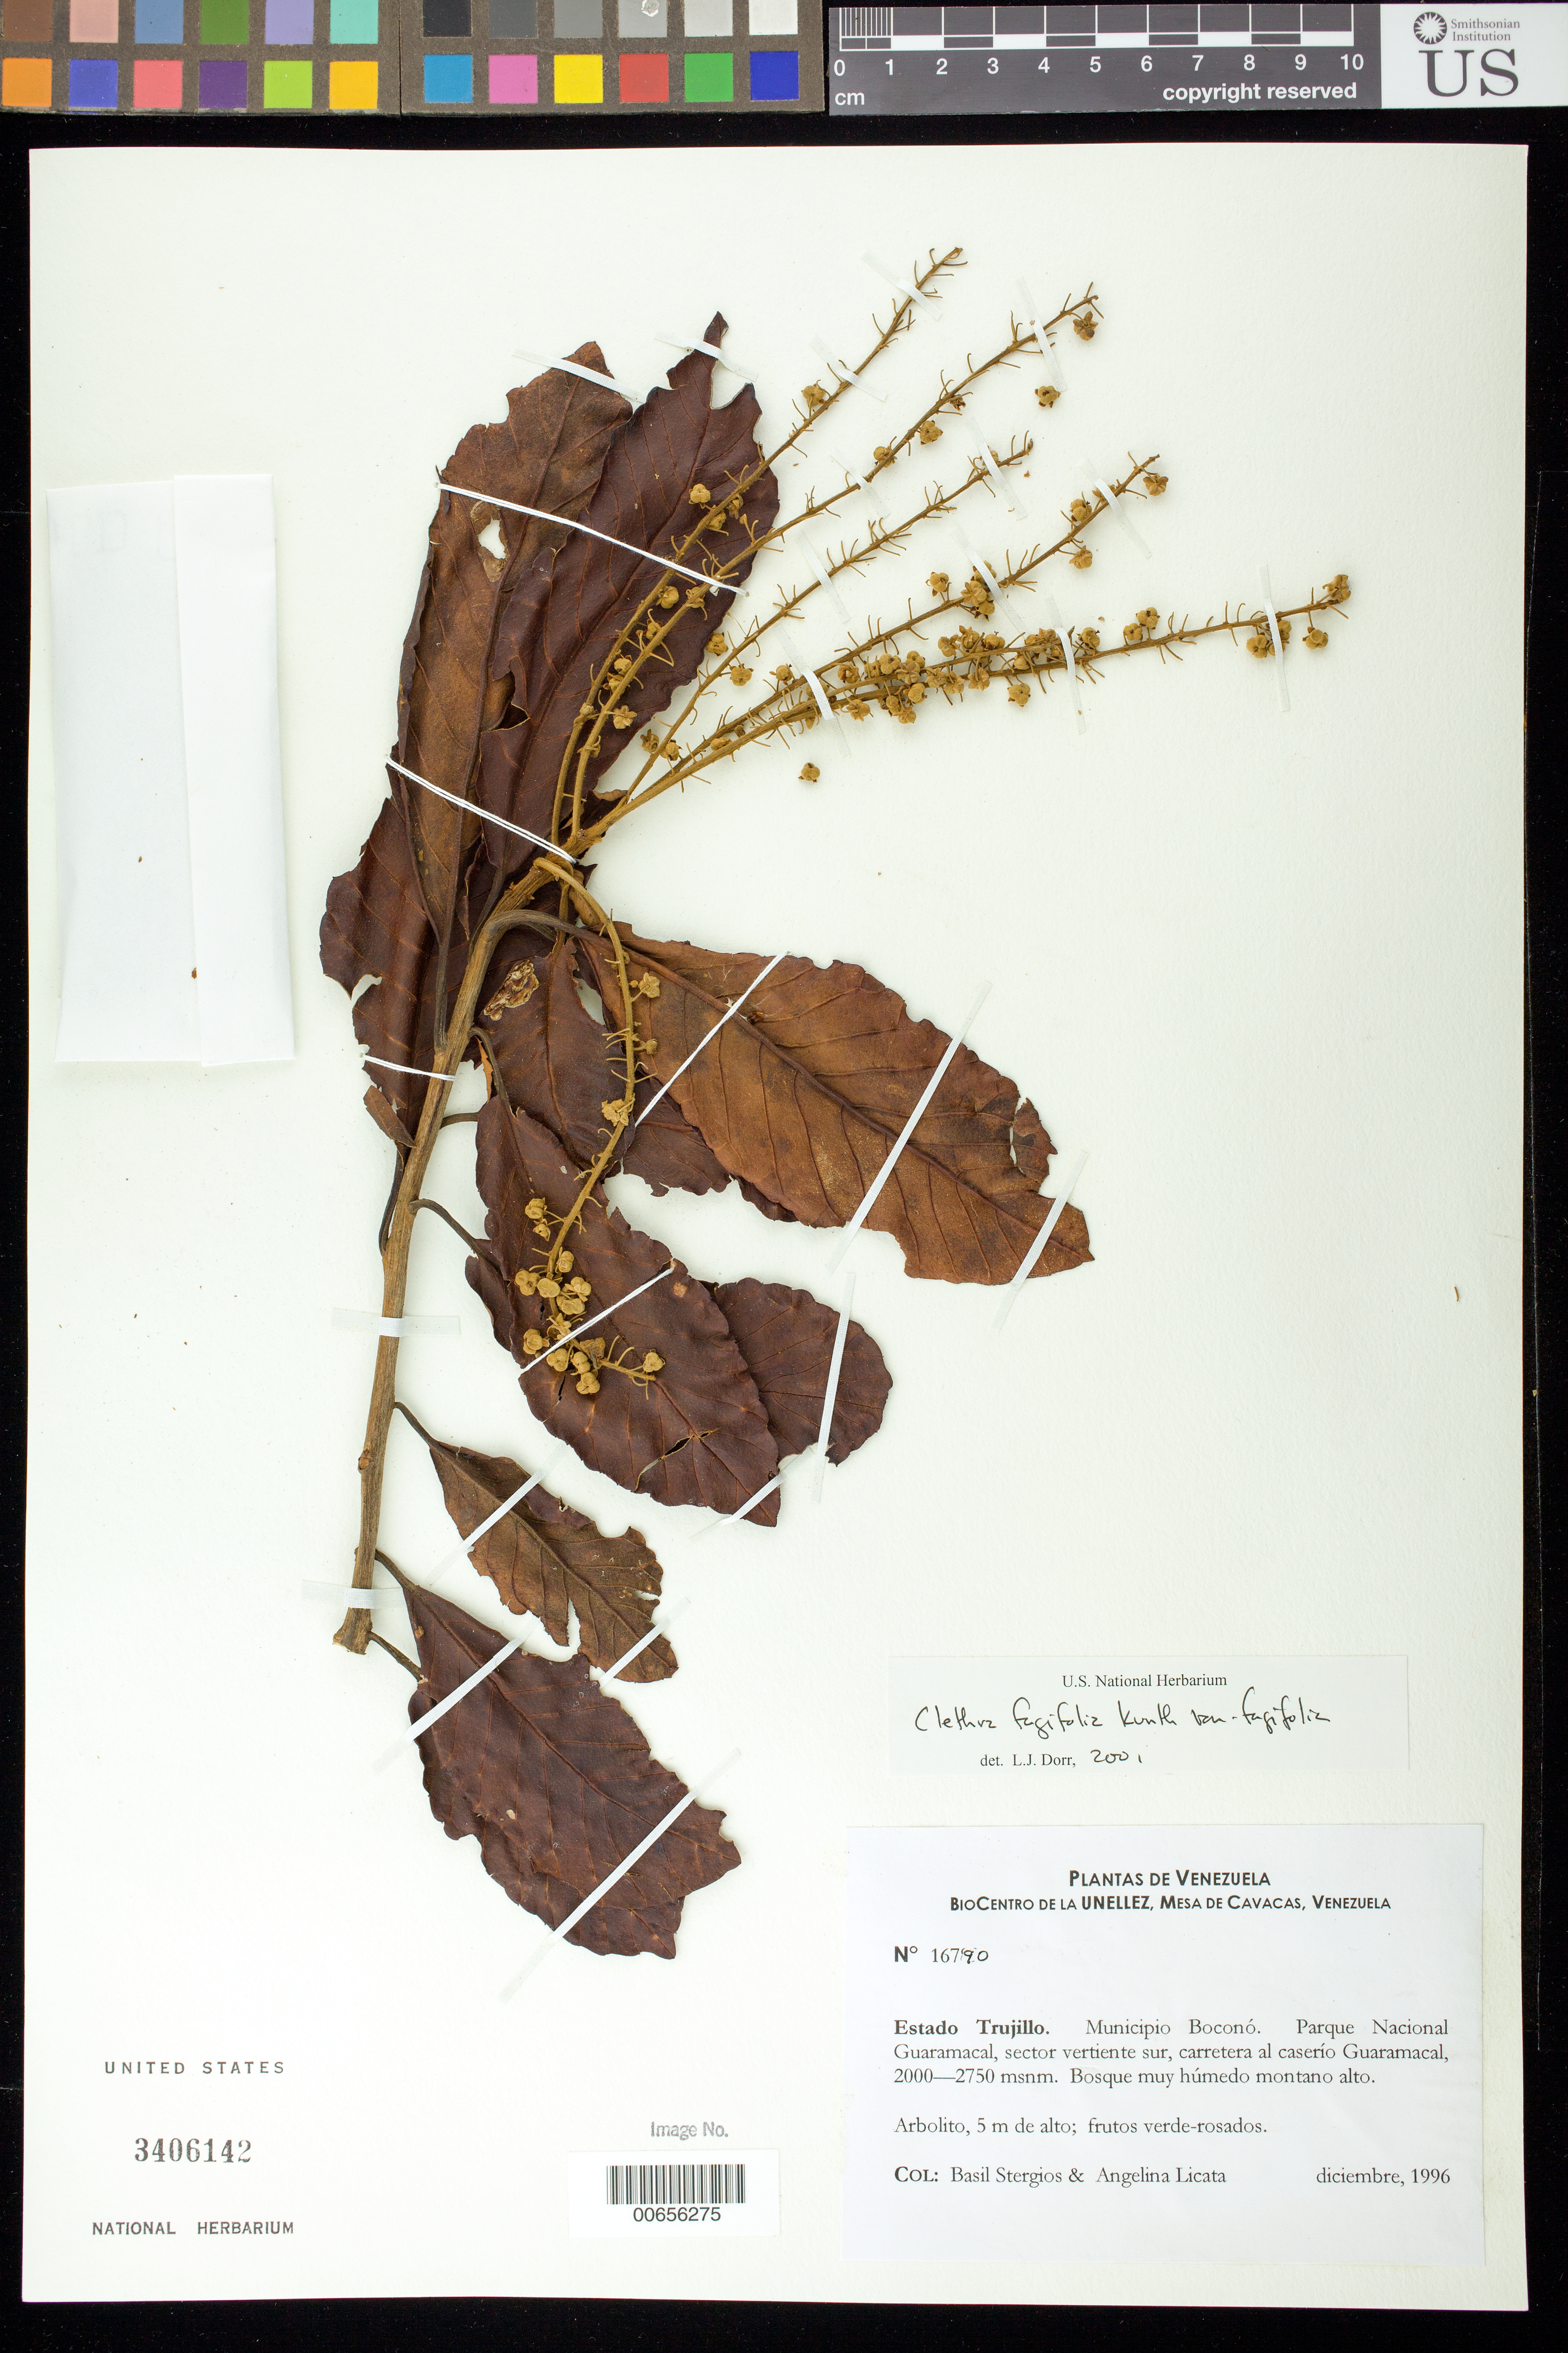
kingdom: Plantae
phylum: Tracheophyta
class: Magnoliopsida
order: Ericales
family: Clethraceae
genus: Clethra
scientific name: Clethra fagifolia var. fagifolia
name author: Kunth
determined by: Dorr, L. J., (BOT), Smithsonian Institution - National Museum of Natural History (UNITED STATES)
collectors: B. G. Stergios & A. Licata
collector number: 16790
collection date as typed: Dec 1996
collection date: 1996-12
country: Venezuela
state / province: Trujillo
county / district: Boconó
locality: Parque Nacional Guaramacal, vertiente S, carretera Guaramacal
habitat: Bosque muy húmedo montano alto.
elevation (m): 2000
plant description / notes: COL, NY, PORT, US, VEN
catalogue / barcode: US 3406142